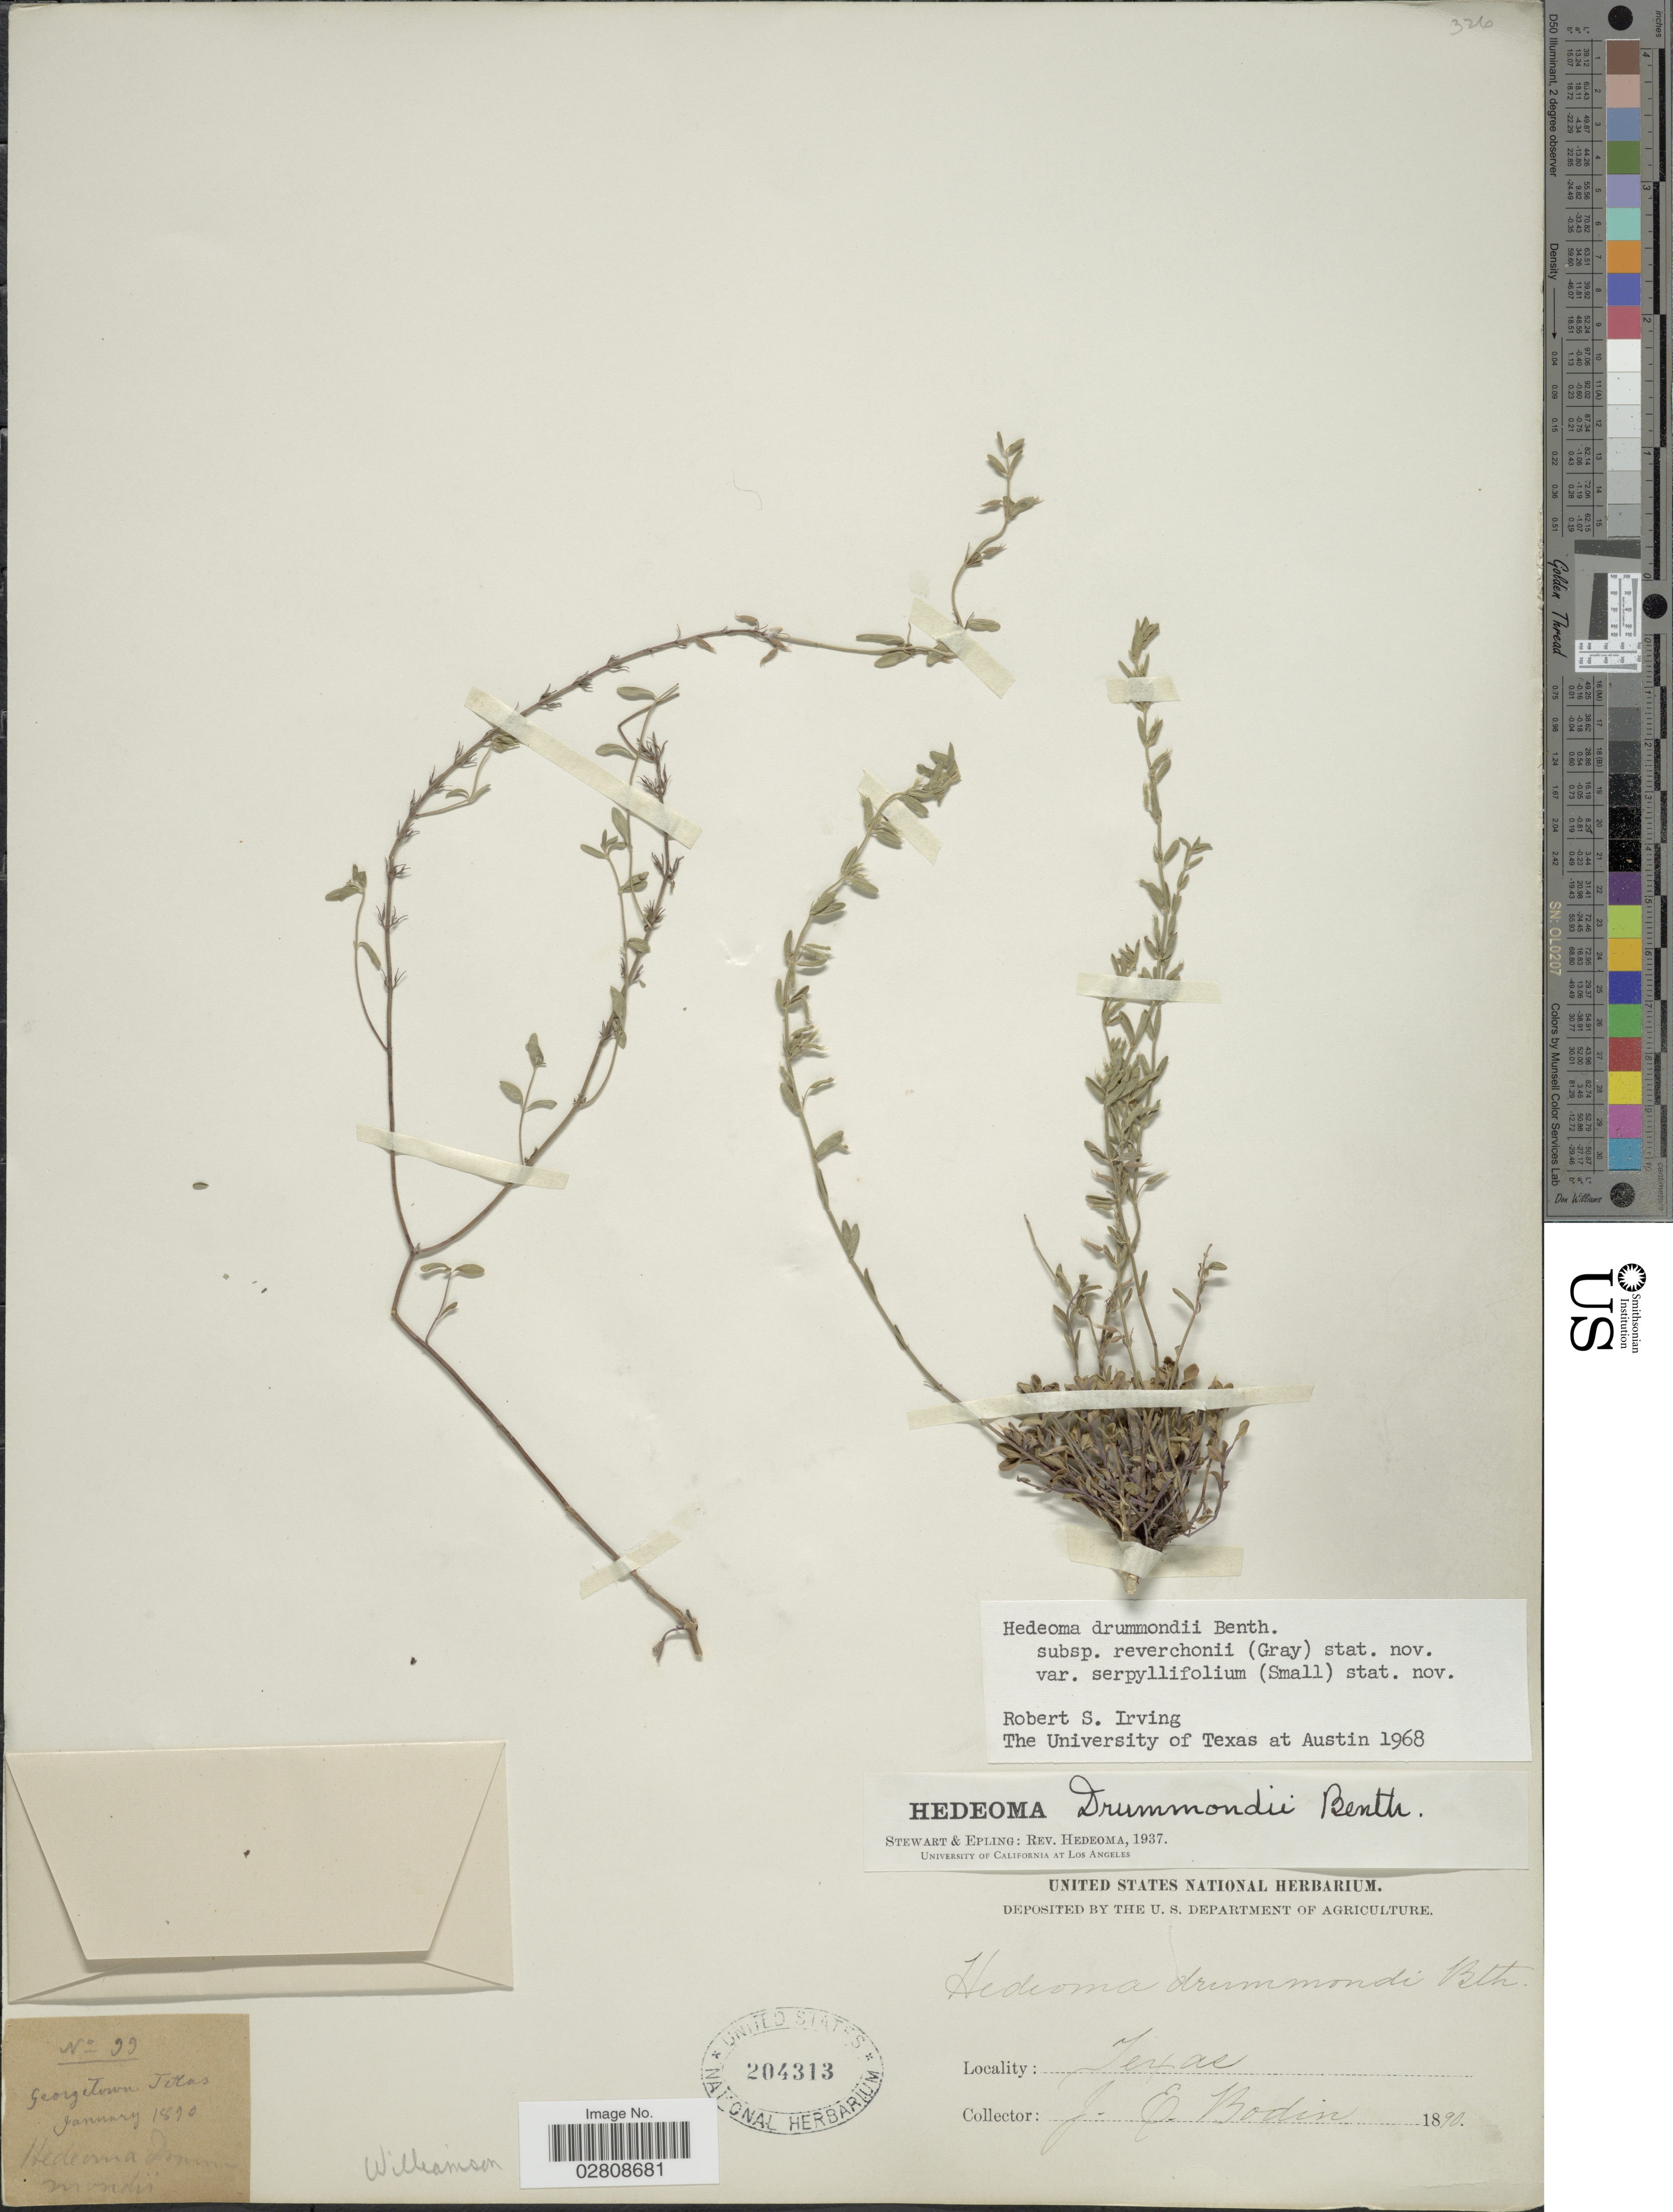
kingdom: Plantae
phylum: Tracheophyta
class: Magnoliopsida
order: Lamiales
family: Lamiaceae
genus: Hedeoma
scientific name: Hedeoma drummondii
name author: Benth.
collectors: J. E. Bodin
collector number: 99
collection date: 1890-01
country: United States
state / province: Texas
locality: Georgetown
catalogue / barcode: US 204313